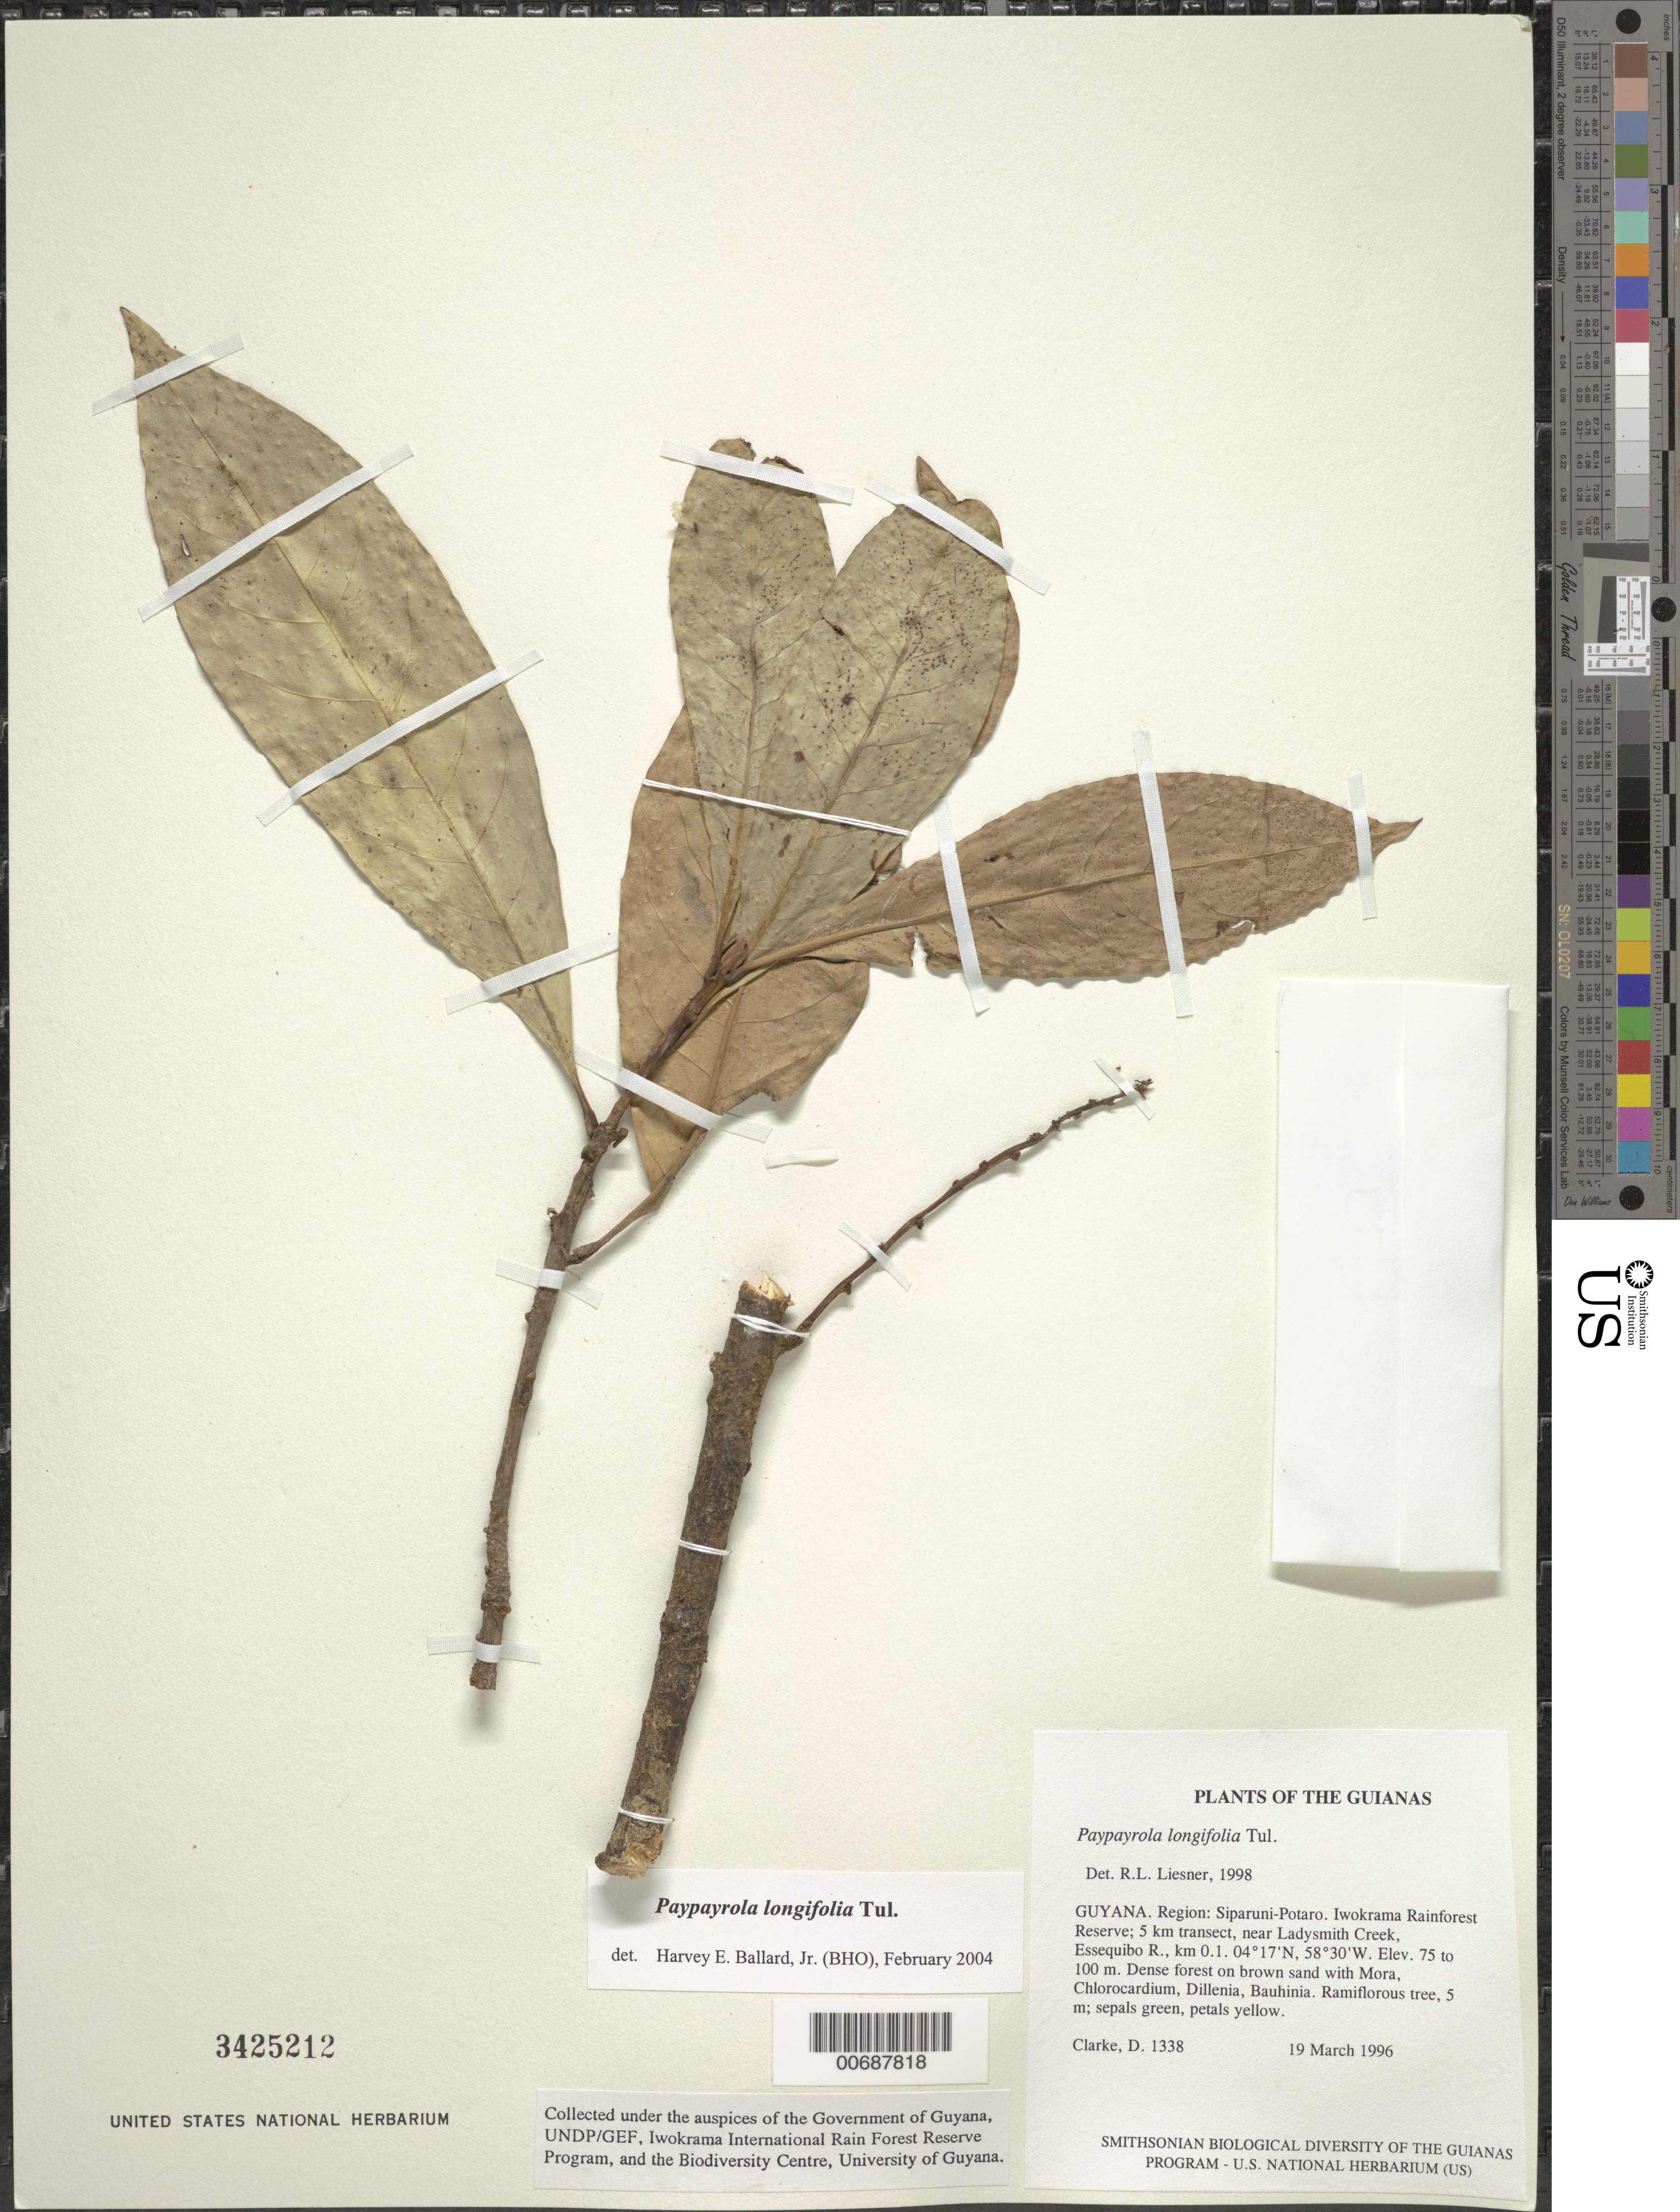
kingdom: Plantae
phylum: Tracheophyta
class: Magnoliopsida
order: Malpighiales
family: Violaceae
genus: Paypayrola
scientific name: Paypayrola longifolia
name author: Tul.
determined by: Ballard, Harvey E.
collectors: H. D. Clarke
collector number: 1338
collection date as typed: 19 March 1996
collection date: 1996-03-19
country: Guyana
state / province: Potaro-Siparuni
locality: Iwokrama Rainforest Reserve; 5 km transect, near Ladysmith Creek, Essequibo R., km 0.1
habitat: Dense forest on brown sand with Mora, Chlorocardium, Pinzona, Bauhinia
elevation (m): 75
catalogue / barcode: US 3425212